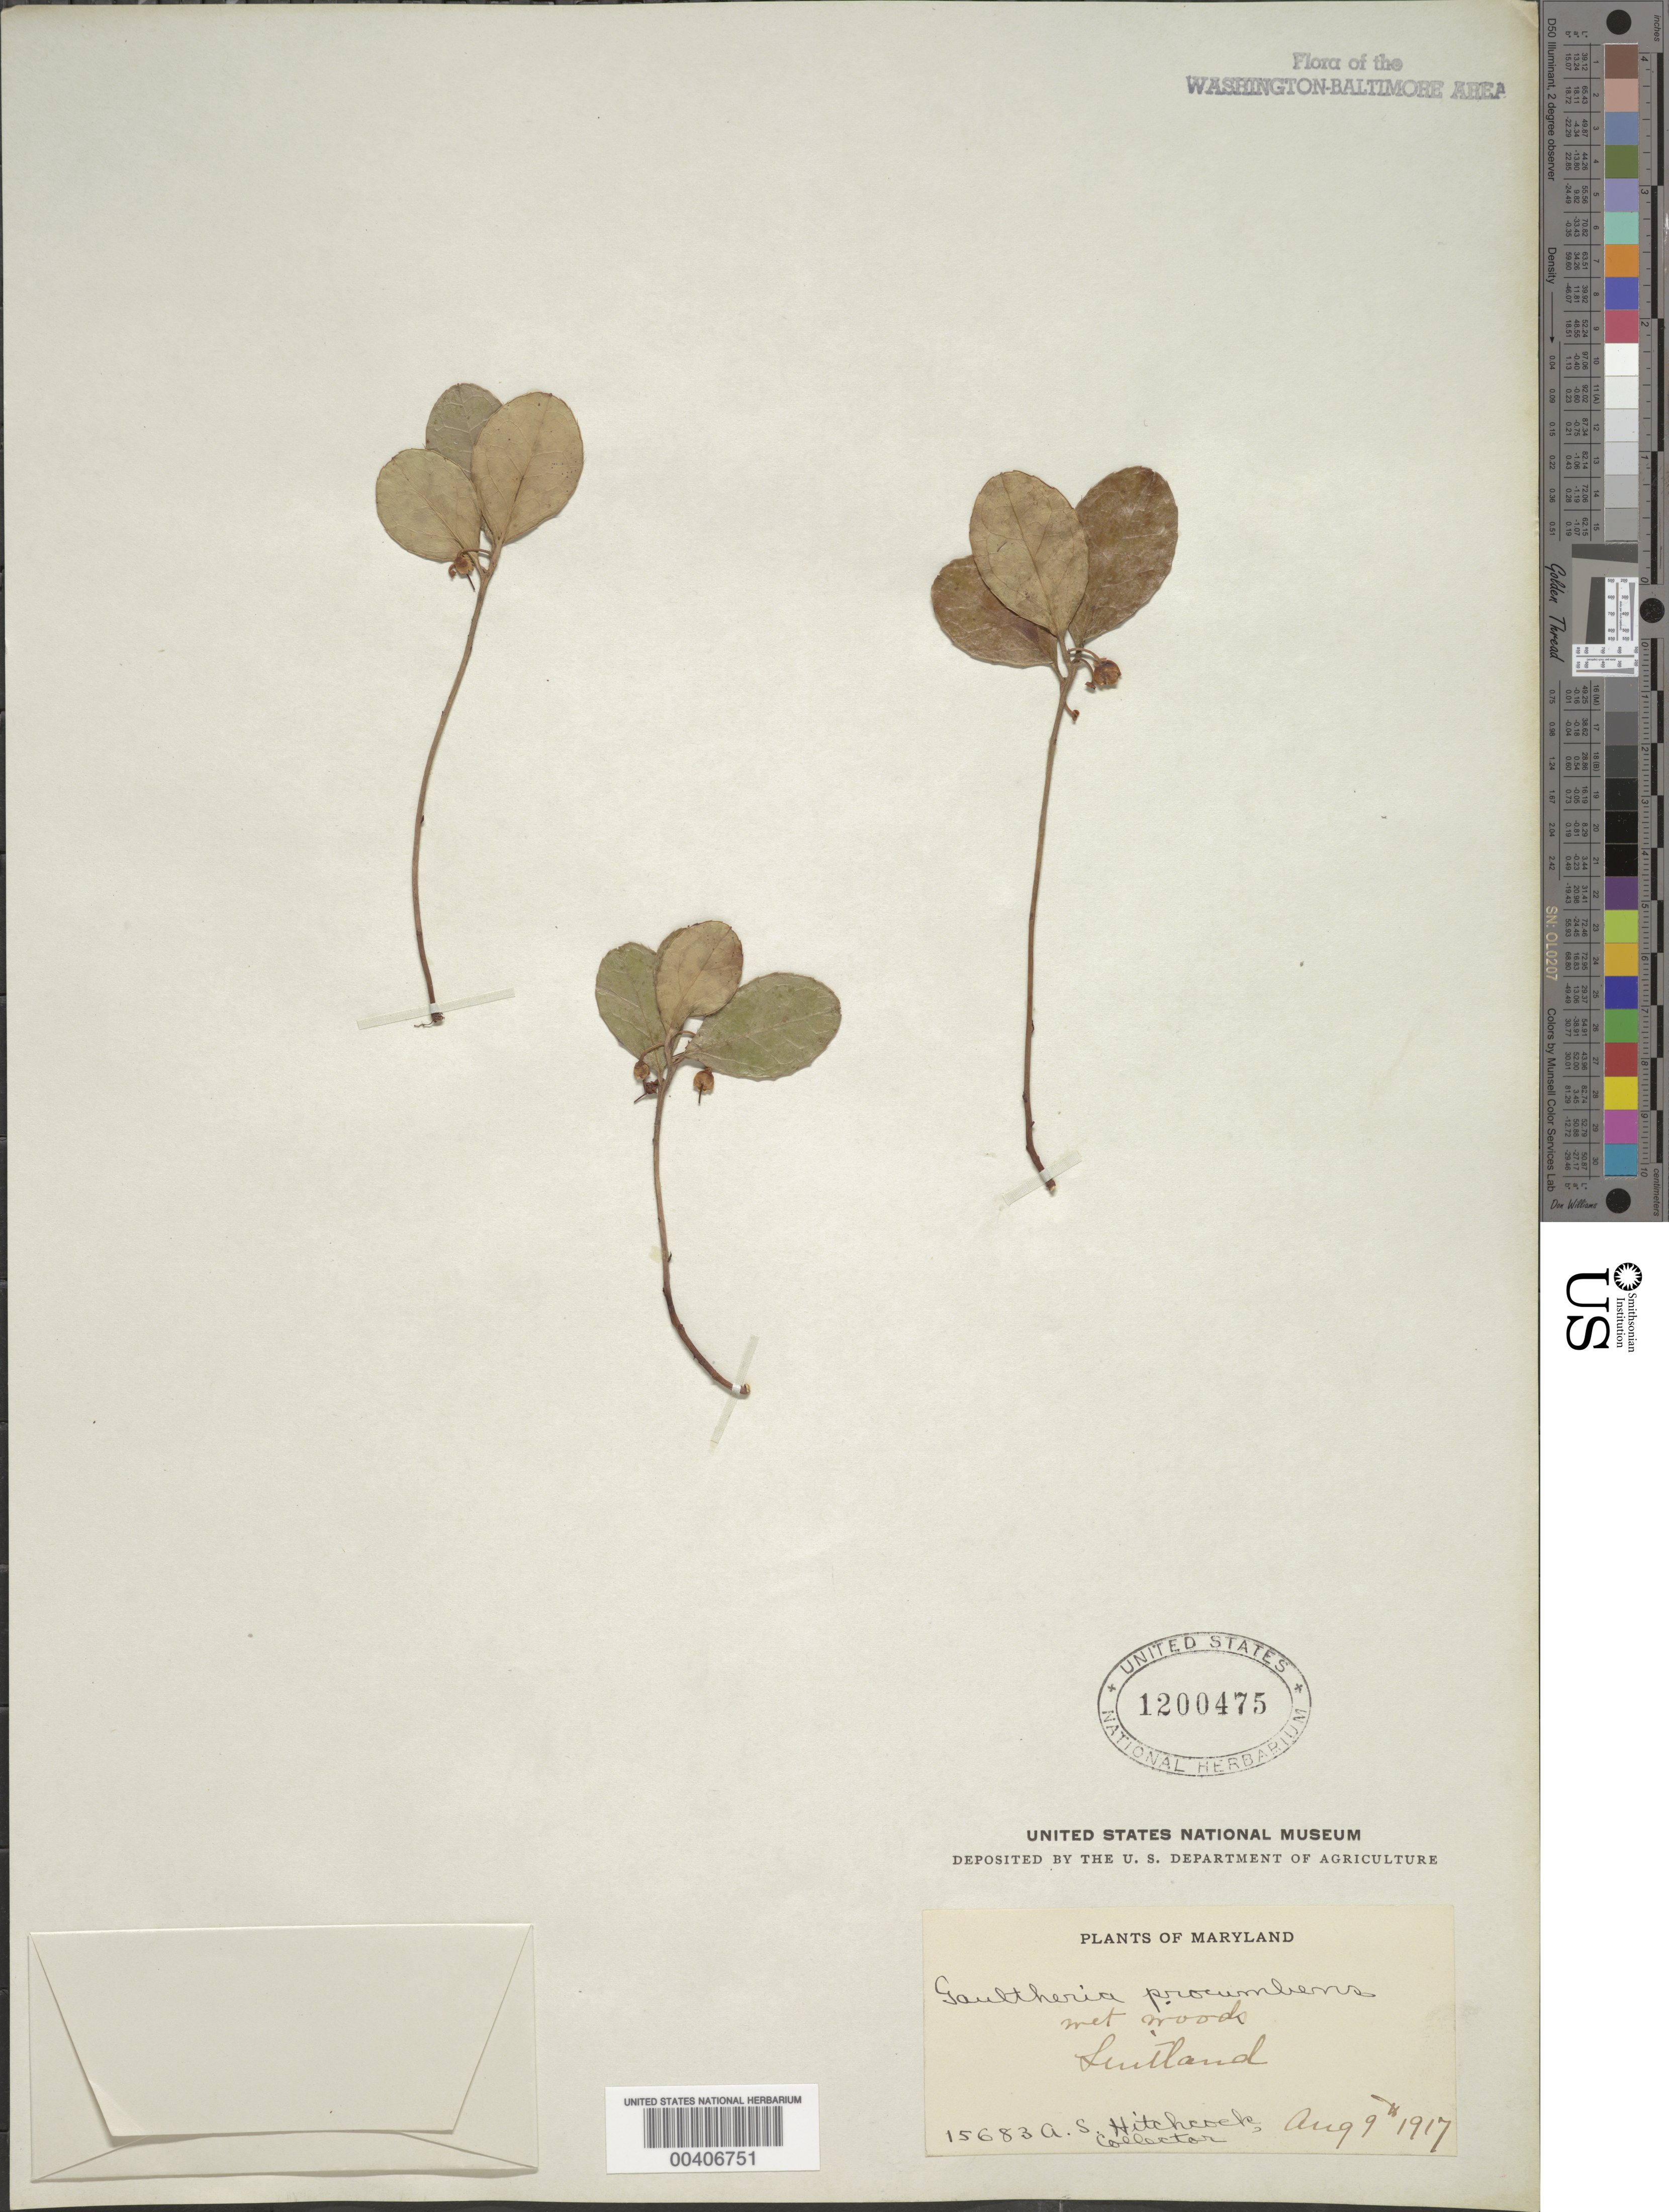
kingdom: Plantae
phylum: Tracheophyta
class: Magnoliopsida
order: Ericales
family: Ericaceae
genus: Gaultheria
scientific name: Gaultheria procumbens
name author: L.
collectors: A. S. Hitchcock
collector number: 15683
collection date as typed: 09 Aug 1917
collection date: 1917-08-09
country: United States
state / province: Maryland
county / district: Prince George's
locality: Suitland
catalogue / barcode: US 1200475